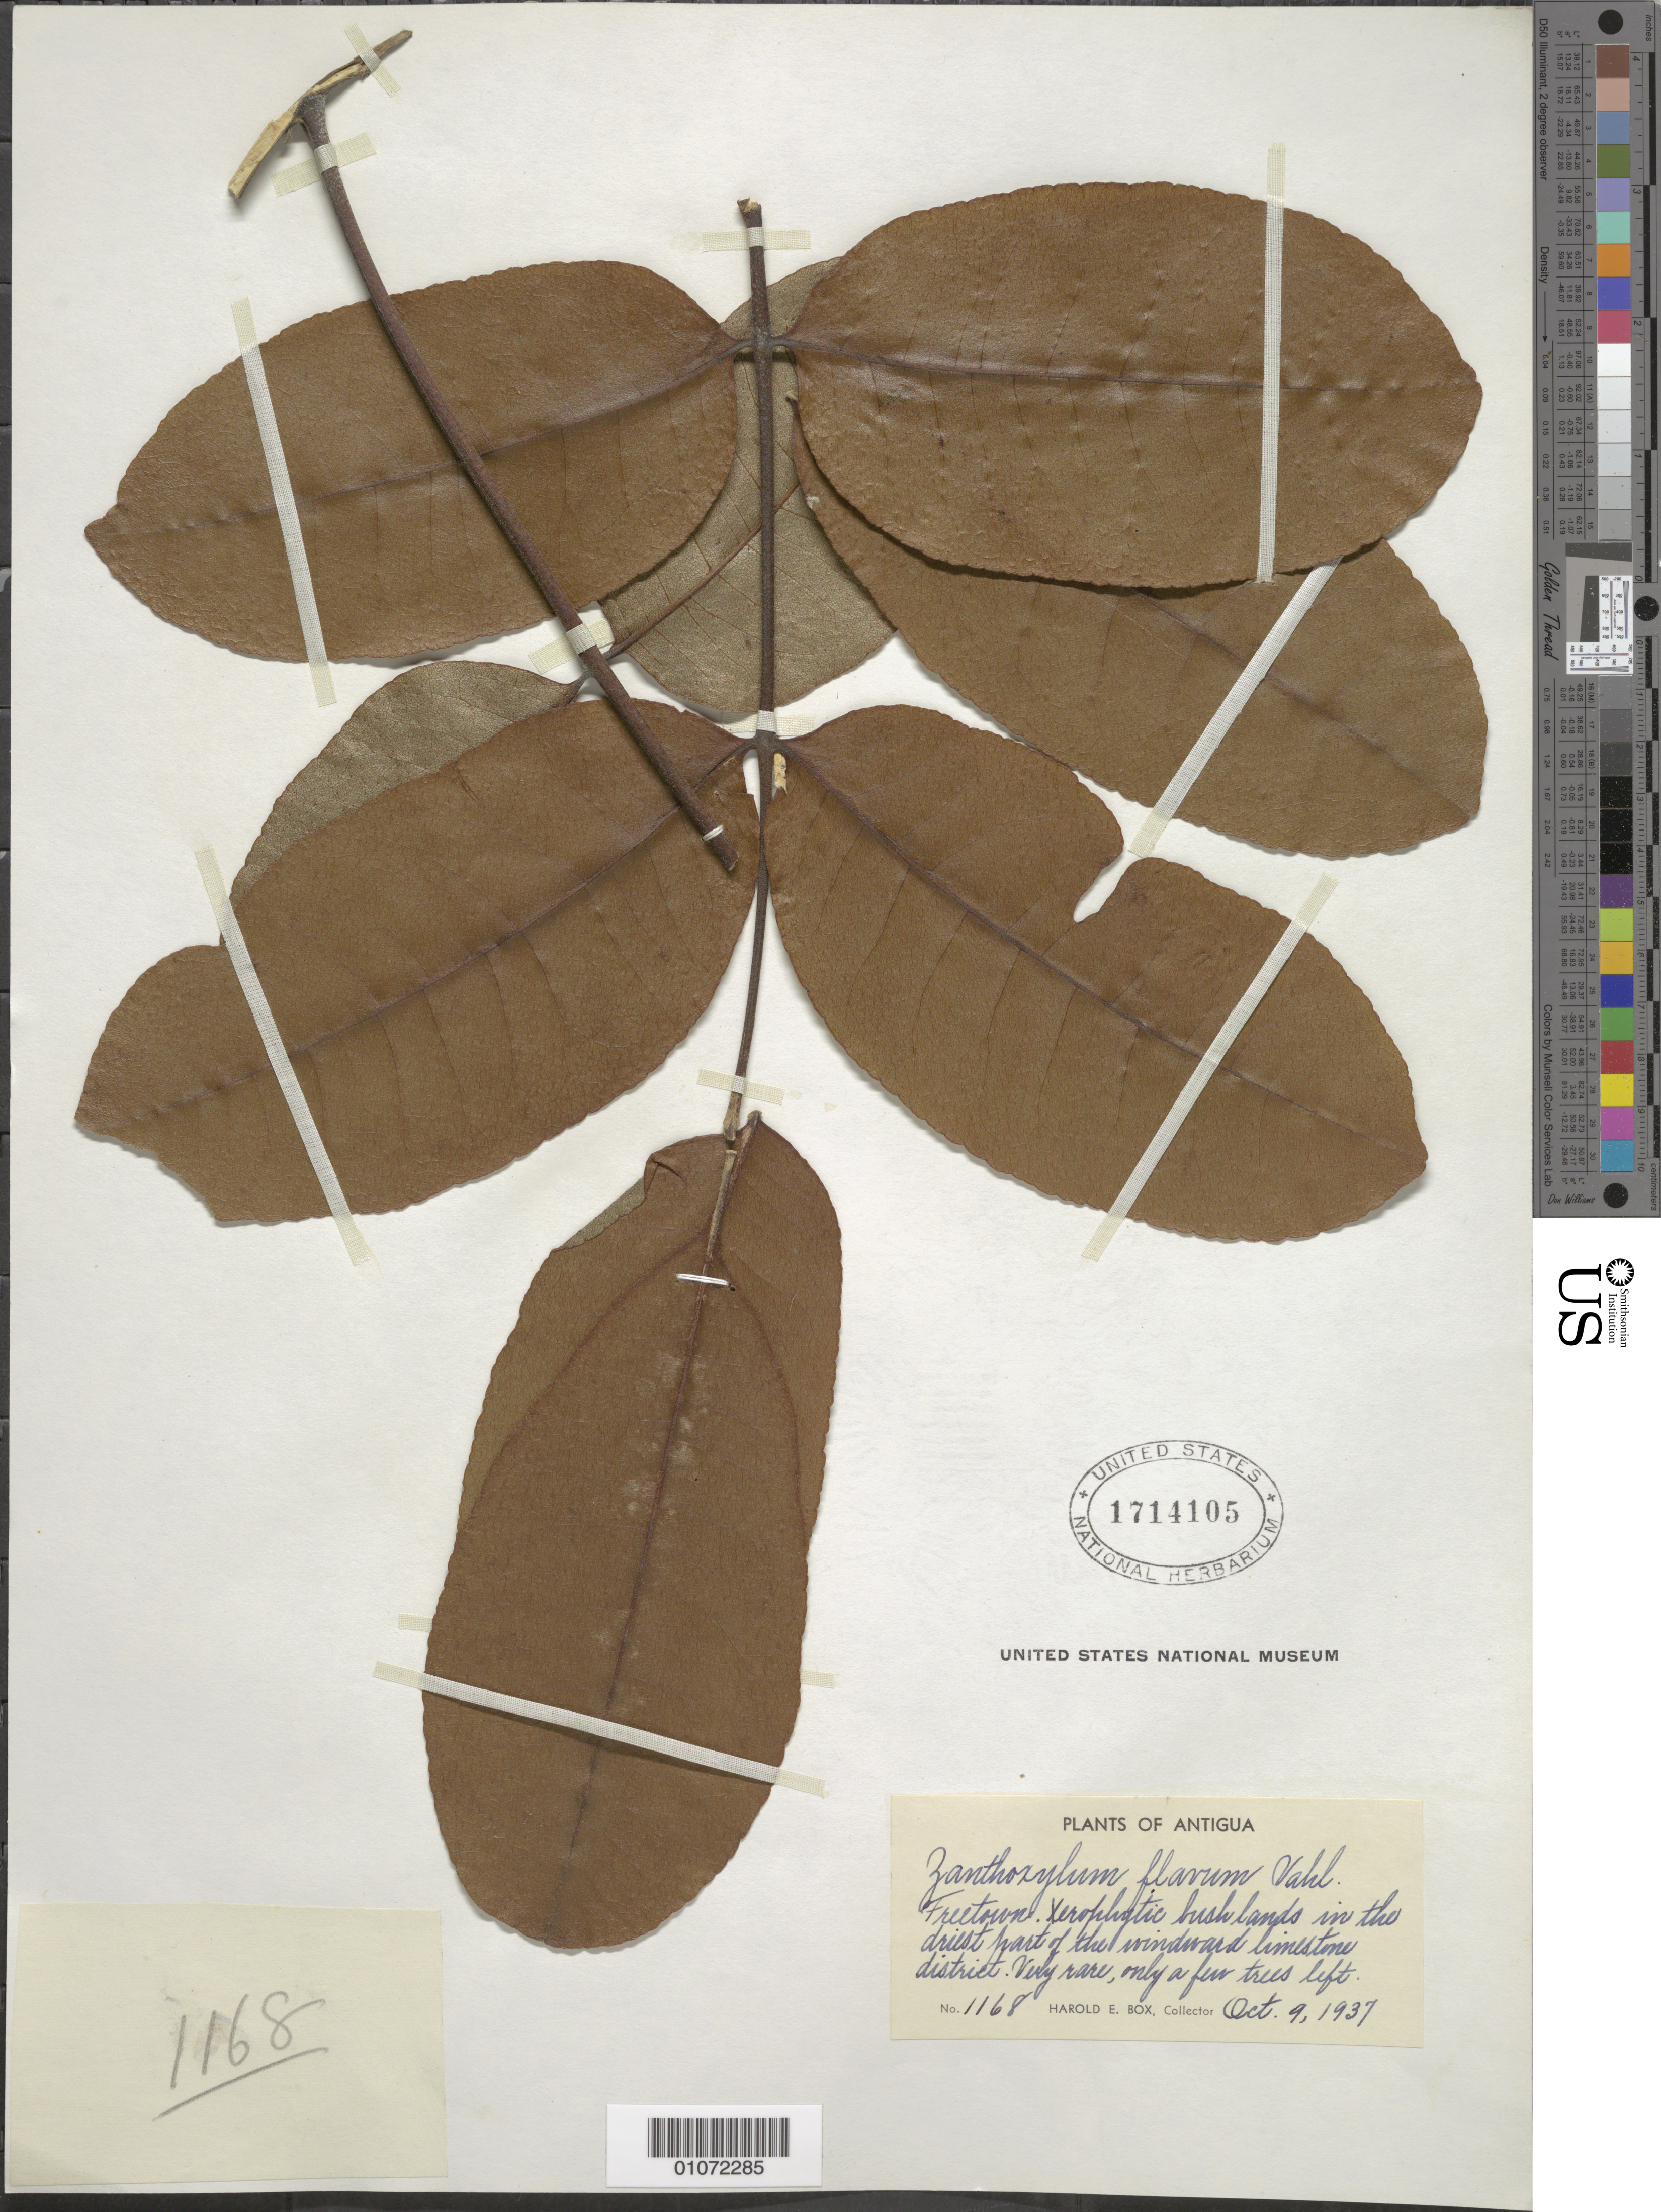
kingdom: Plantae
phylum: Tracheophyta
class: Magnoliopsida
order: Sapindales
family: Rutaceae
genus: Zanthoxylum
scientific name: Zanthoxylum flavum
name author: Vahl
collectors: H. E. Box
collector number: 1168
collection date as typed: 09 Oct 1937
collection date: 1937-10-09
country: Antigua and Barbuda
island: Leeward Is.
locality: Freetown; Xerophytic brushlands in the driest part of the windward limestone district; very rare, only a few trees left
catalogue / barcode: US 1714105